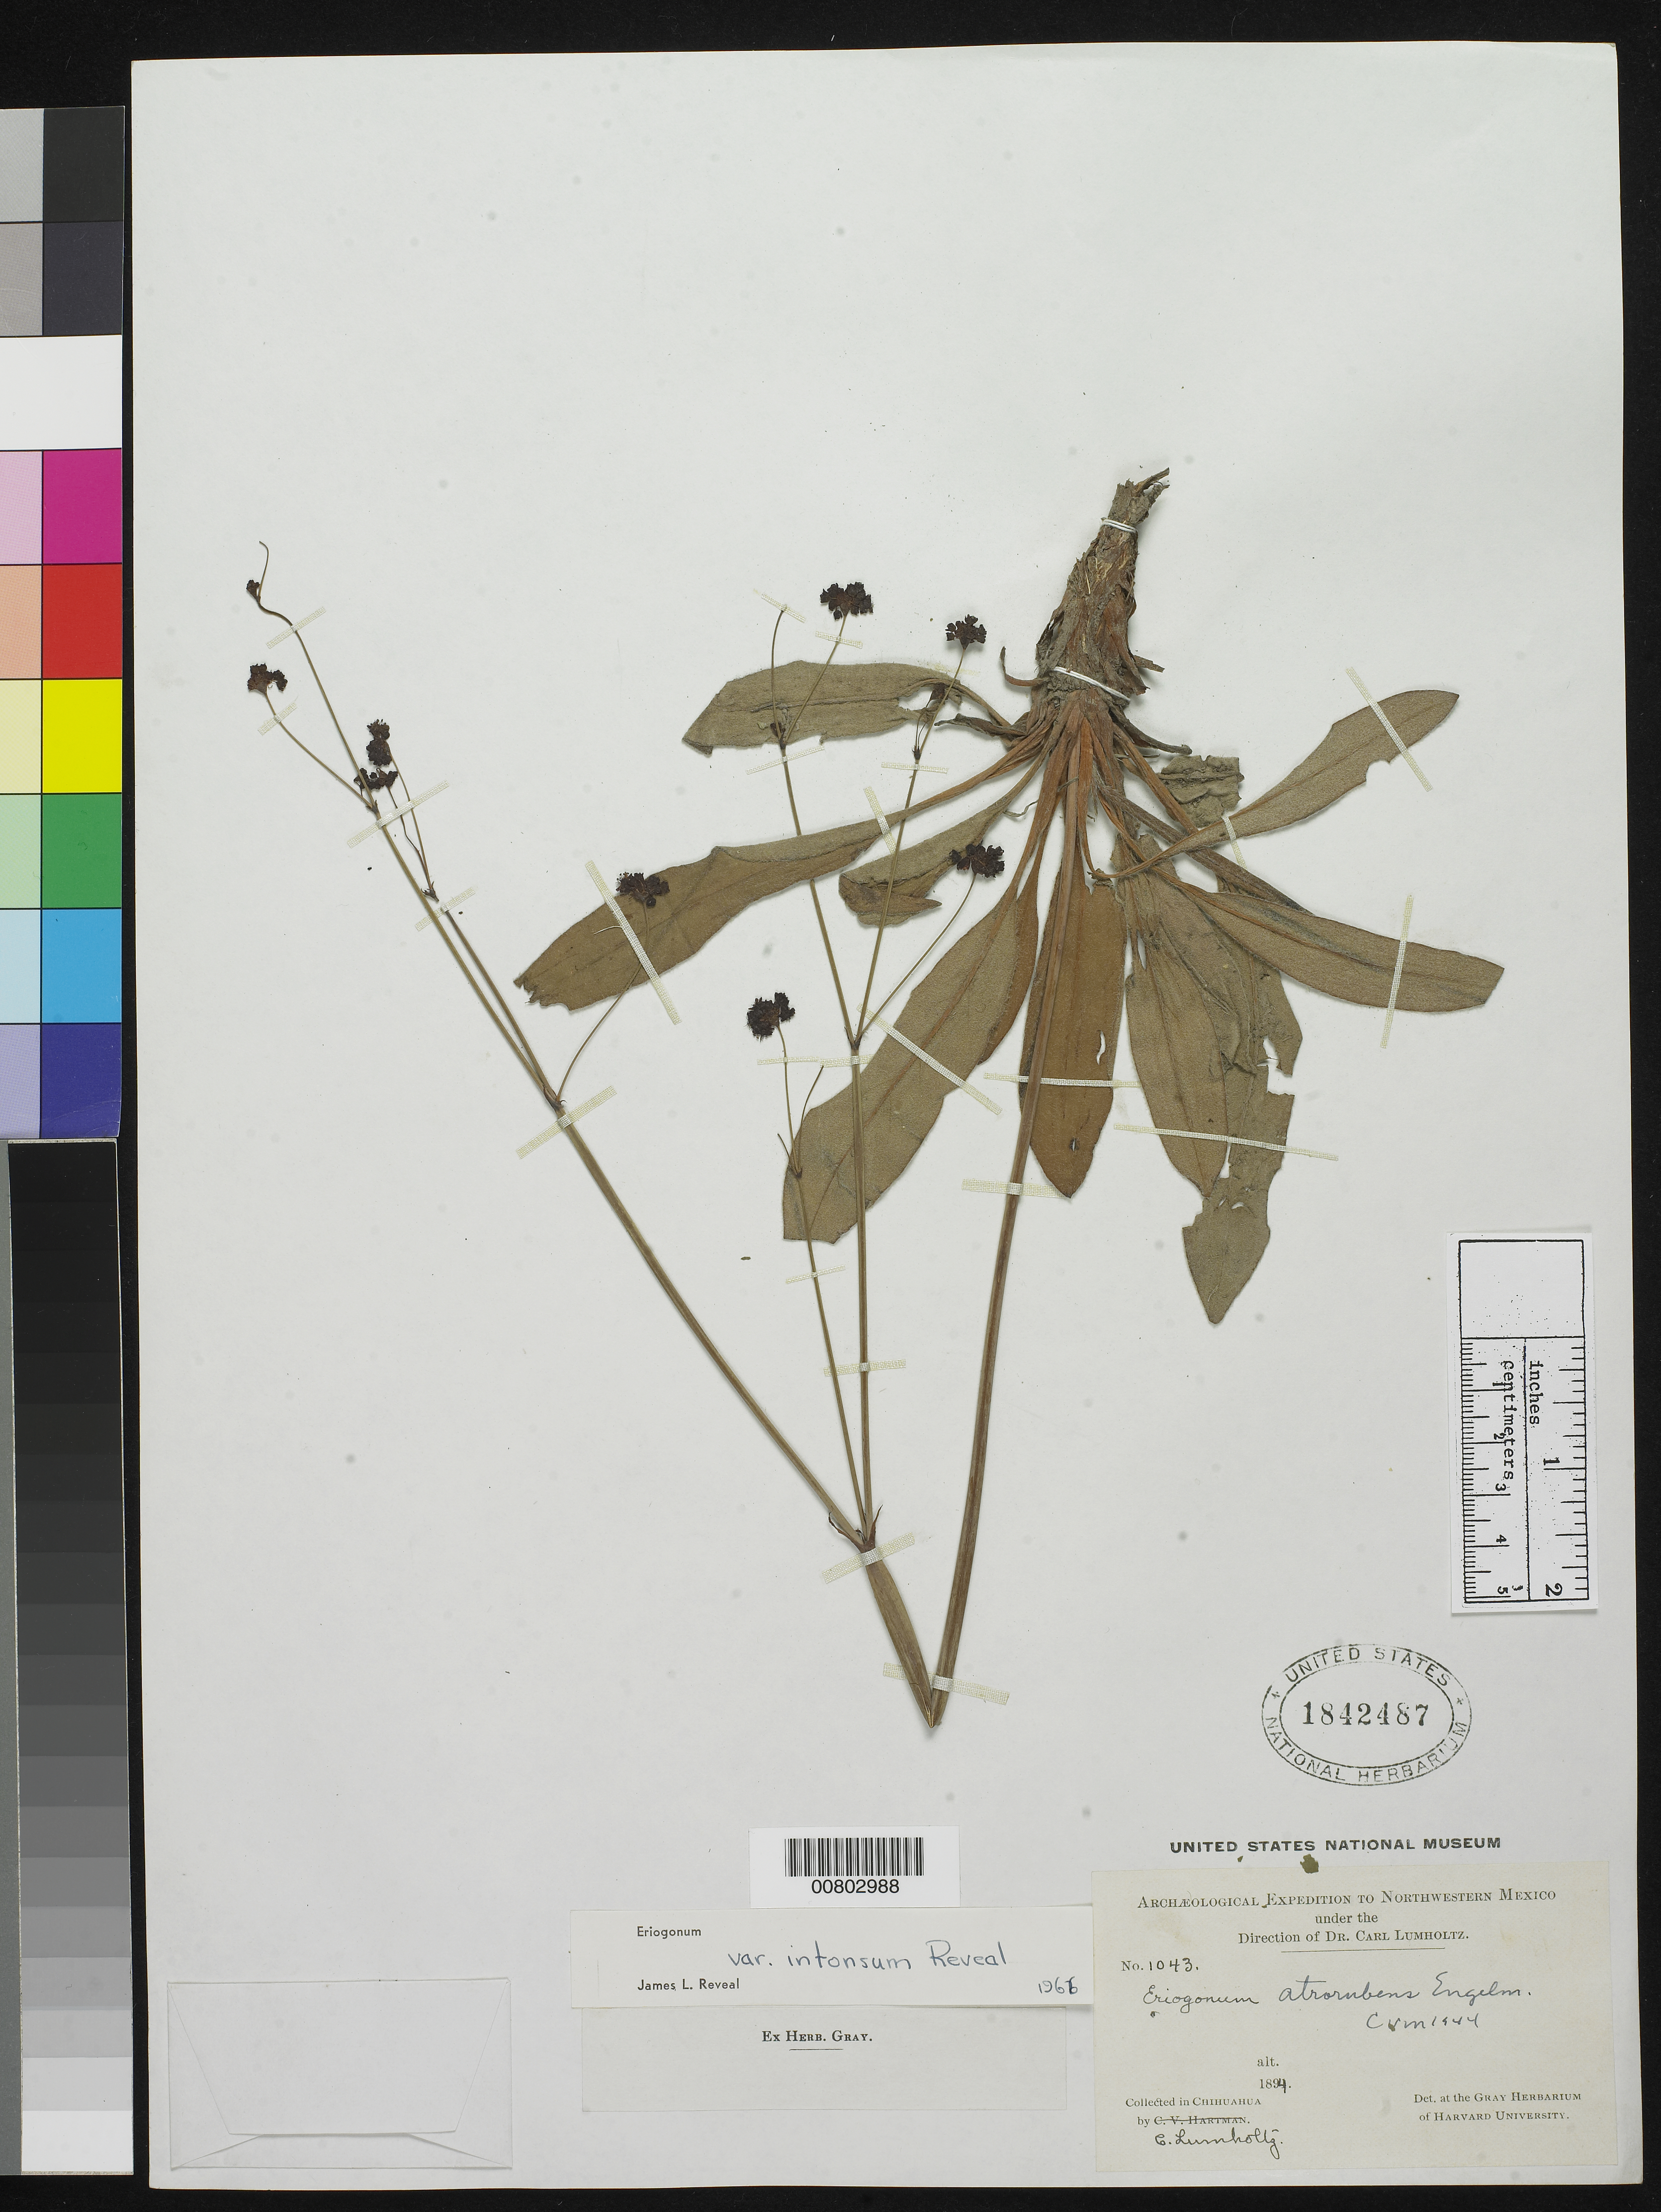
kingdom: Plantae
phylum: Tracheophyta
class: Magnoliopsida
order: Caryophyllales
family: Polygonaceae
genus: Eriogonum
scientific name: Eriogonum atrorubens var. intonsum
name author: Reveal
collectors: C. Lumholtz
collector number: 1043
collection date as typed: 1894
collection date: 1894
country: Mexico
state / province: Chihuahua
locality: Chihuahua.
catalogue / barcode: US 1842487